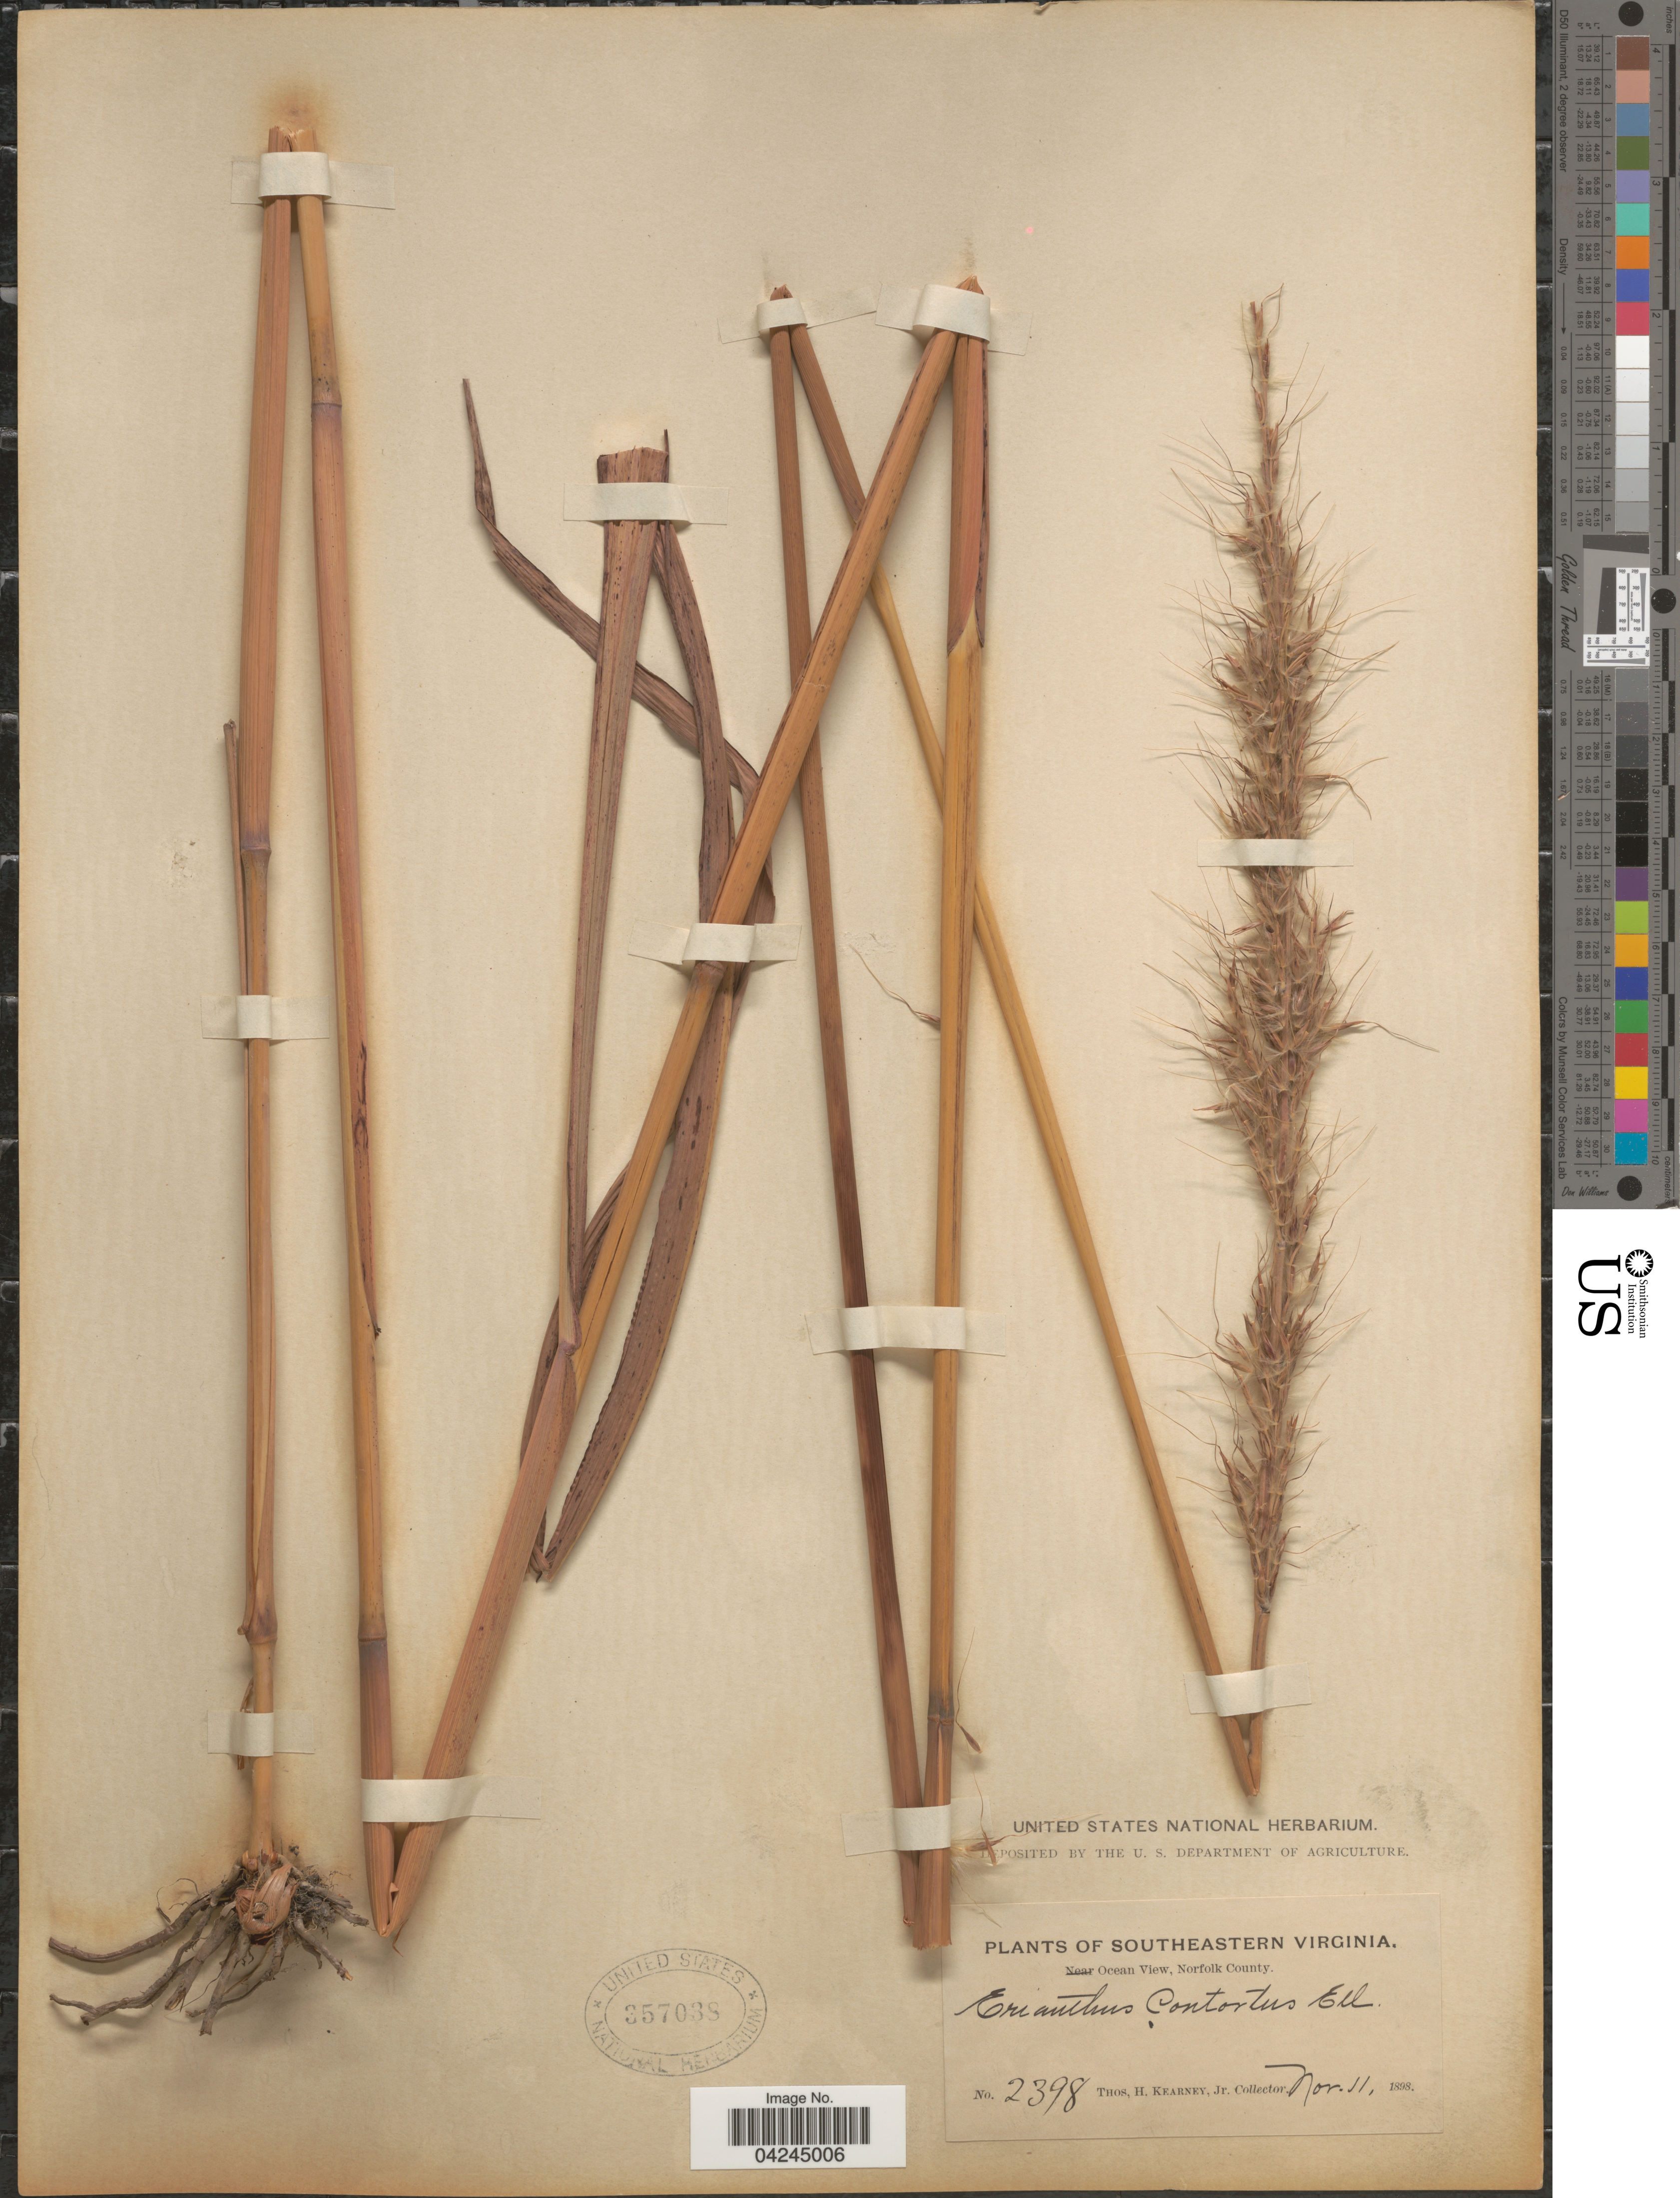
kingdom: Plantae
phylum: Tracheophyta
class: Liliopsida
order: Poales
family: Poaceae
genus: Erianthus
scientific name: Erianthus brevibarbis var. contortus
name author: (Elliott) D.B. Ward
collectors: T. H. Kearney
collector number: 2398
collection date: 1898-11-11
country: United States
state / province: Virginia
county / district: City of Norfolk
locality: Southeastern Virginia. Ocean View, Norfolk County.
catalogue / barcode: US 357038